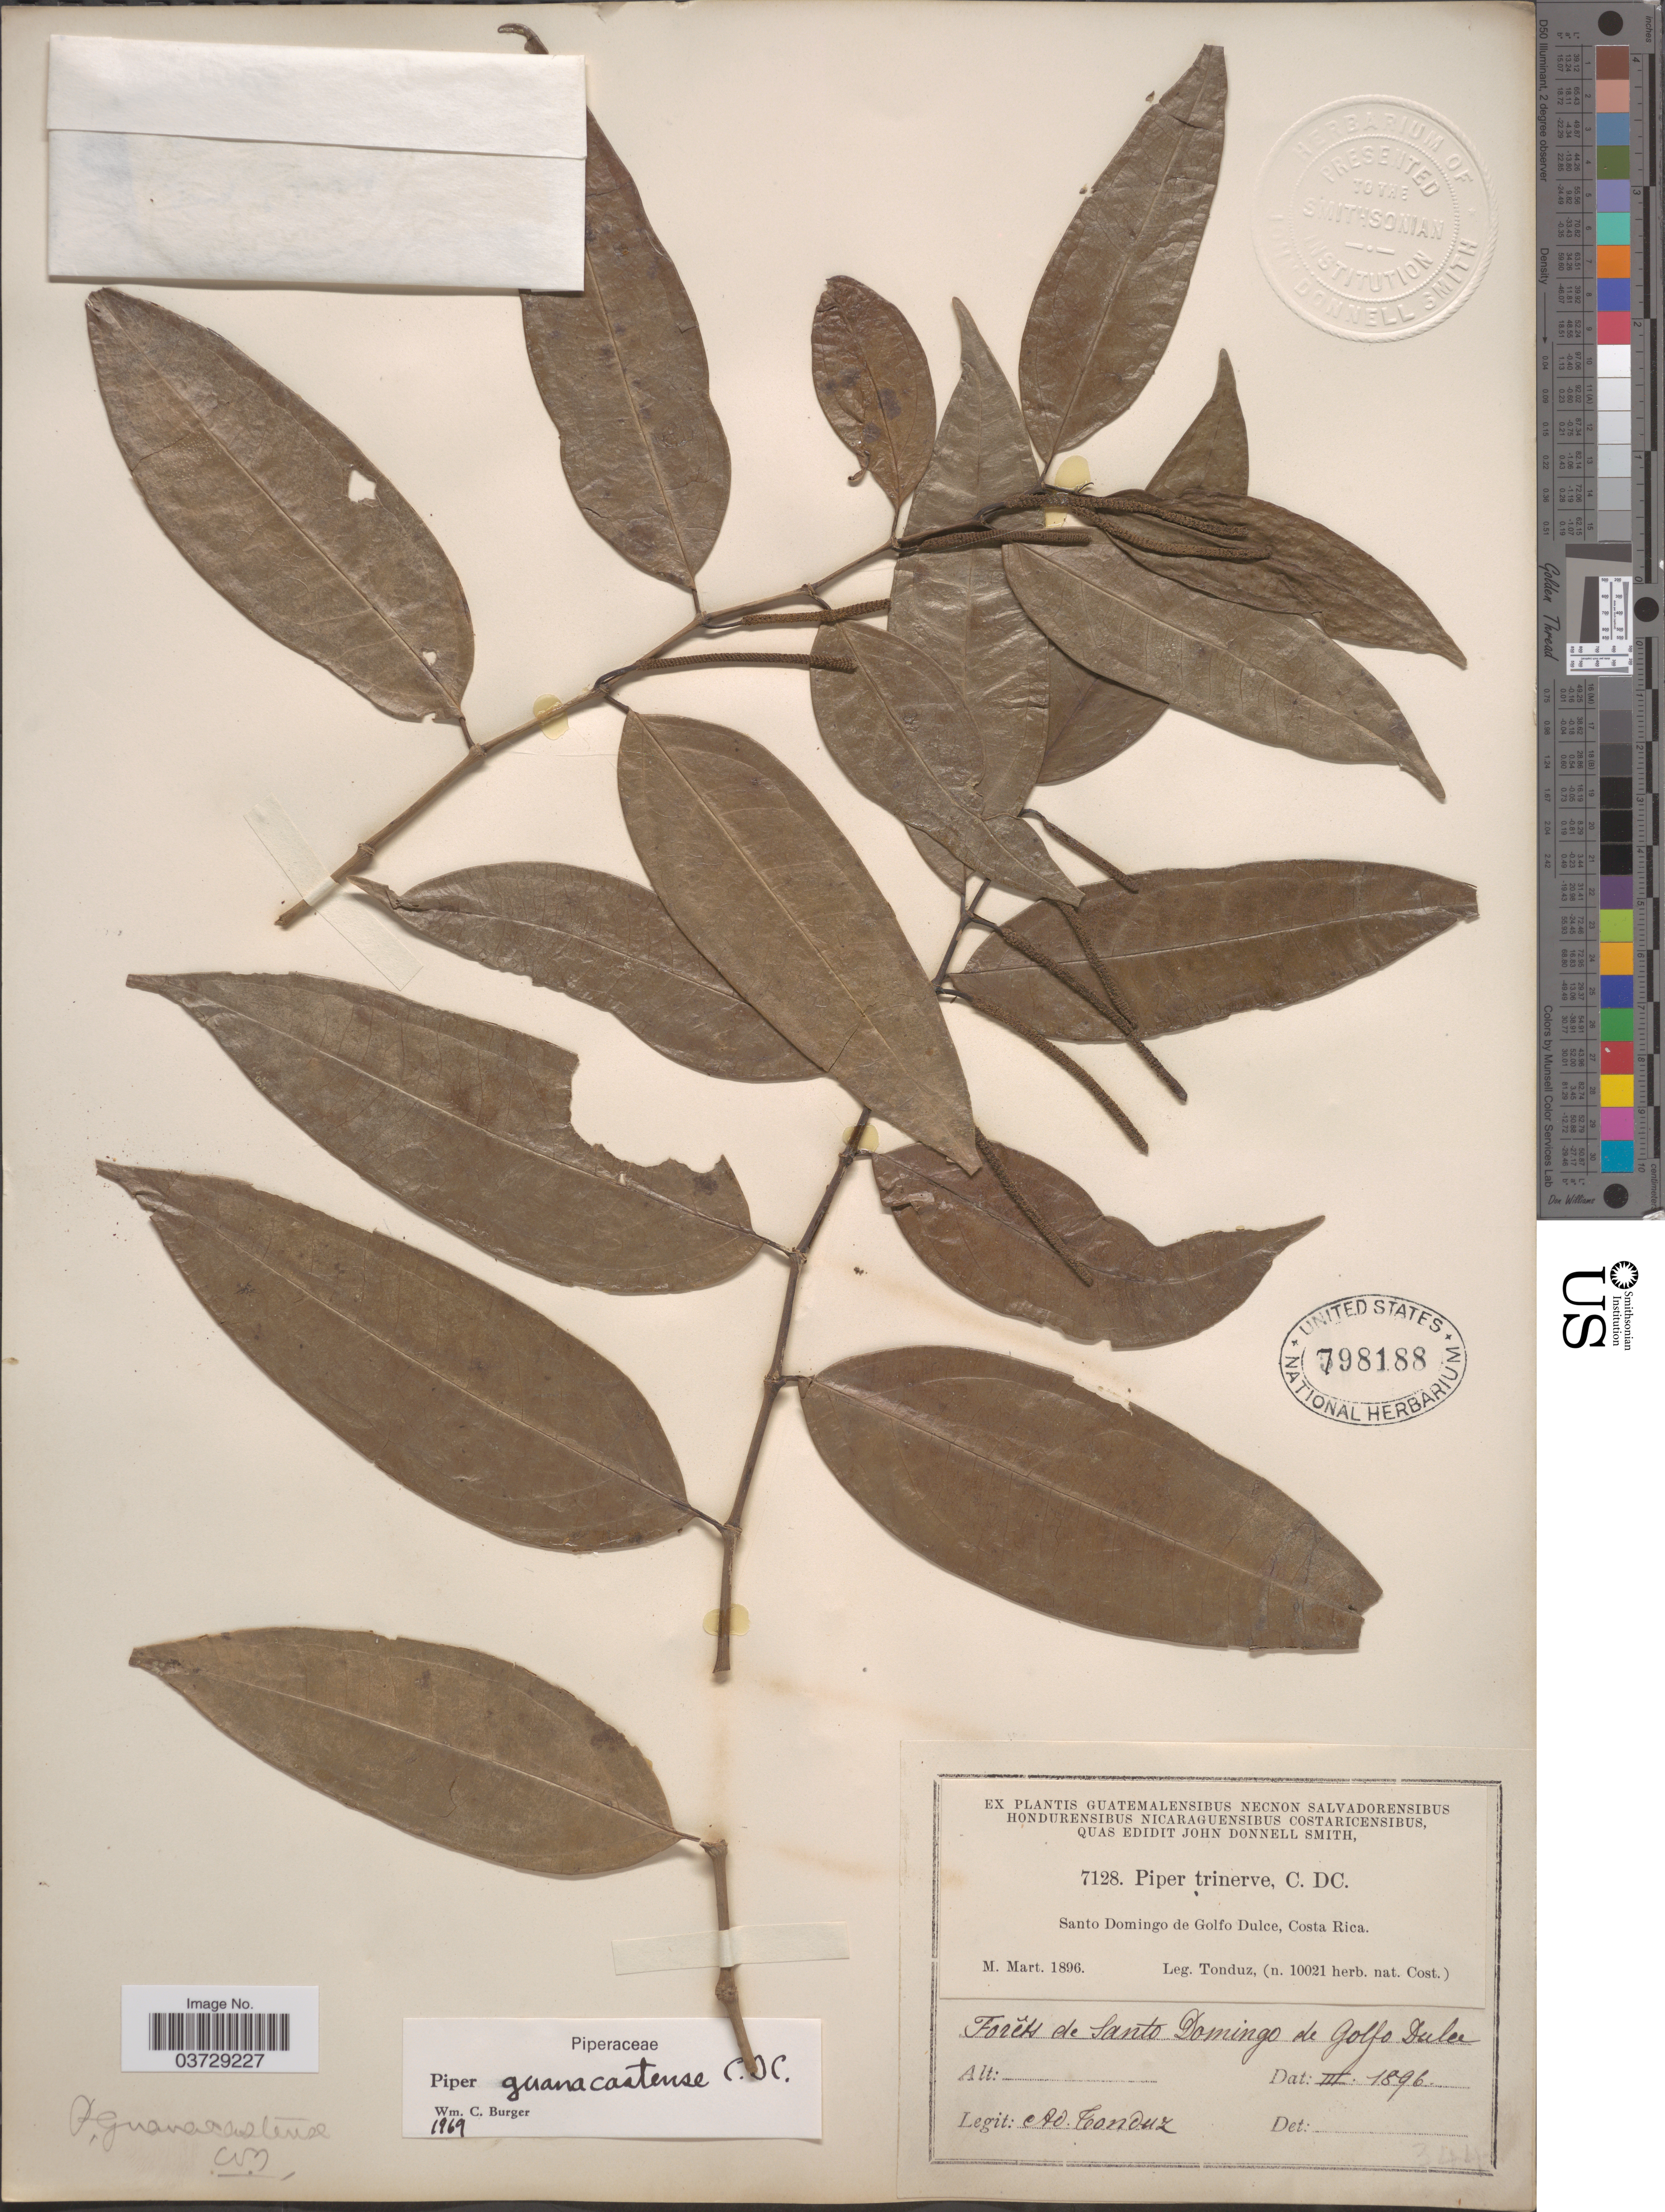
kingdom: Plantae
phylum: Tracheophyta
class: Magnoliopsida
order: Piperales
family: Piperaceae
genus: Piper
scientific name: Piper guanacostense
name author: C. DC.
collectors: A. Tonduz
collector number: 7128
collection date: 1896-03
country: Costa Rica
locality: Forêts de Santo Domingo de Golfo Dulce.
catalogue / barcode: US 798188